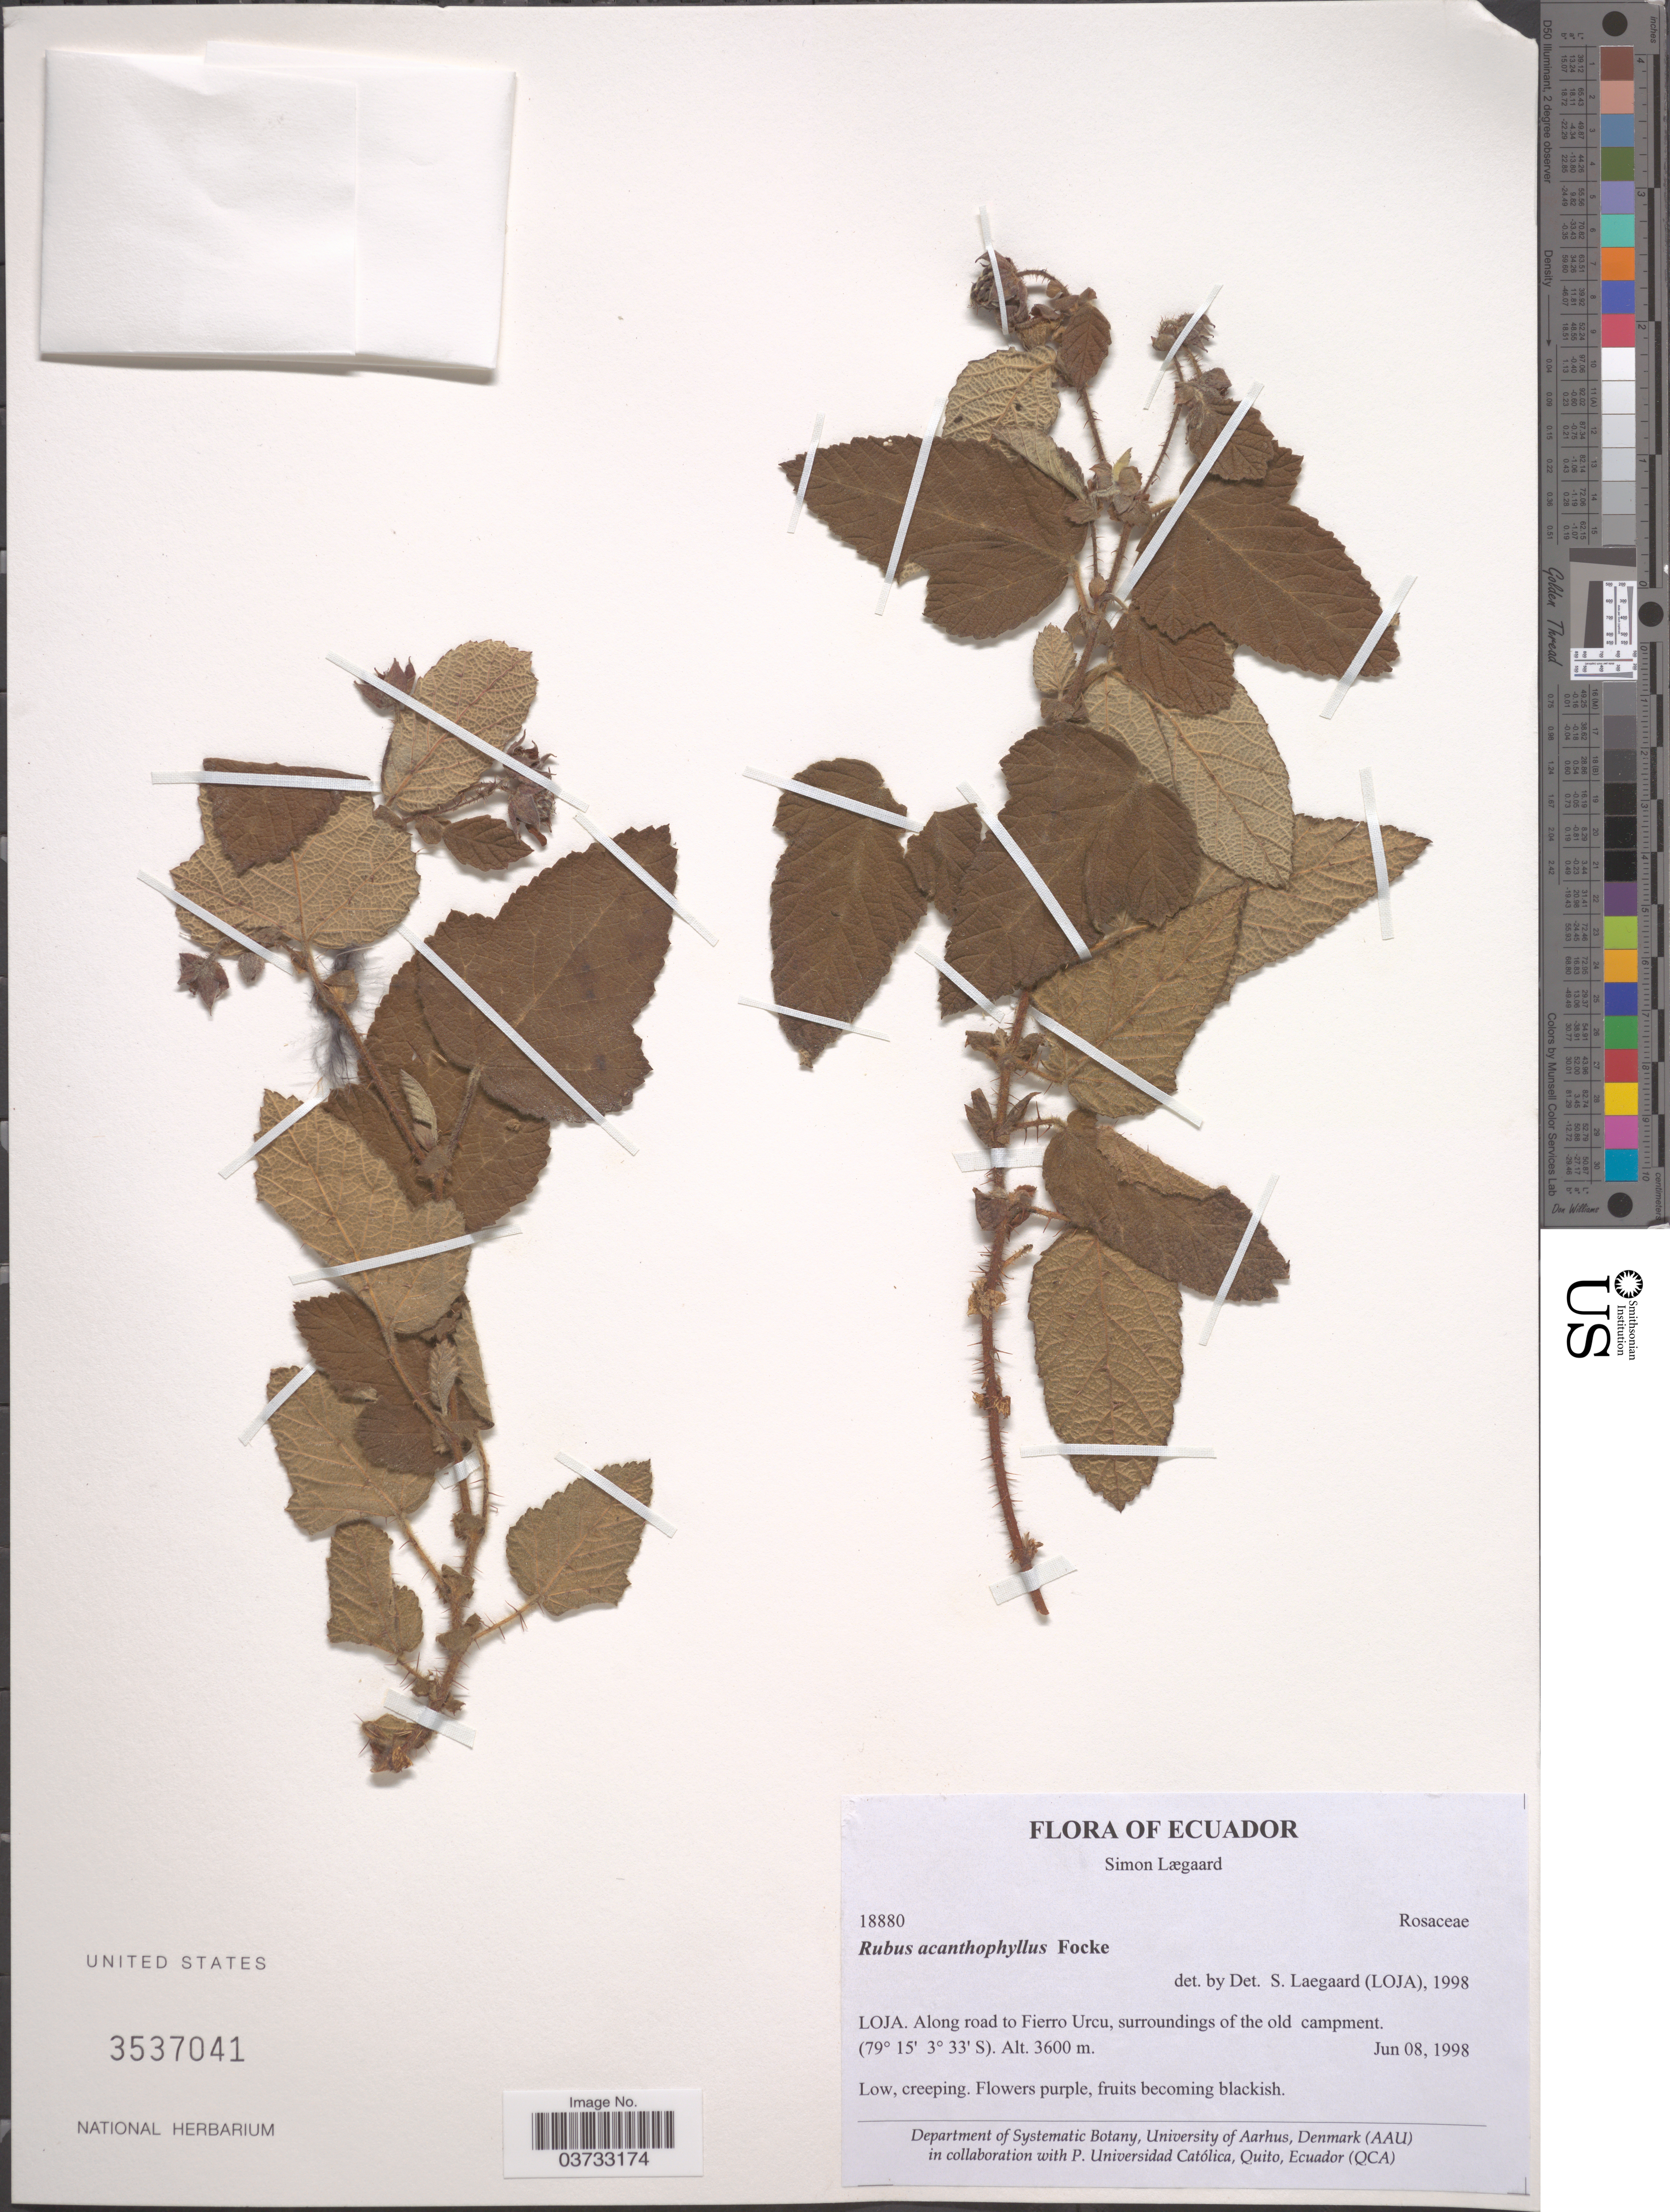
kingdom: Plantae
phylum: Tracheophyta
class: Magnoliopsida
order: Rosales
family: Rosaceae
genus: Rubus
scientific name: Rubus acanthophyllos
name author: Focke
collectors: S. Lægaard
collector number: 18880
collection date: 1998-06-08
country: Ecuador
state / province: Loja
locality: Along road to Fierro Urcu, surroundings of the old campment.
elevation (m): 3600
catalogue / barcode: US 3537041